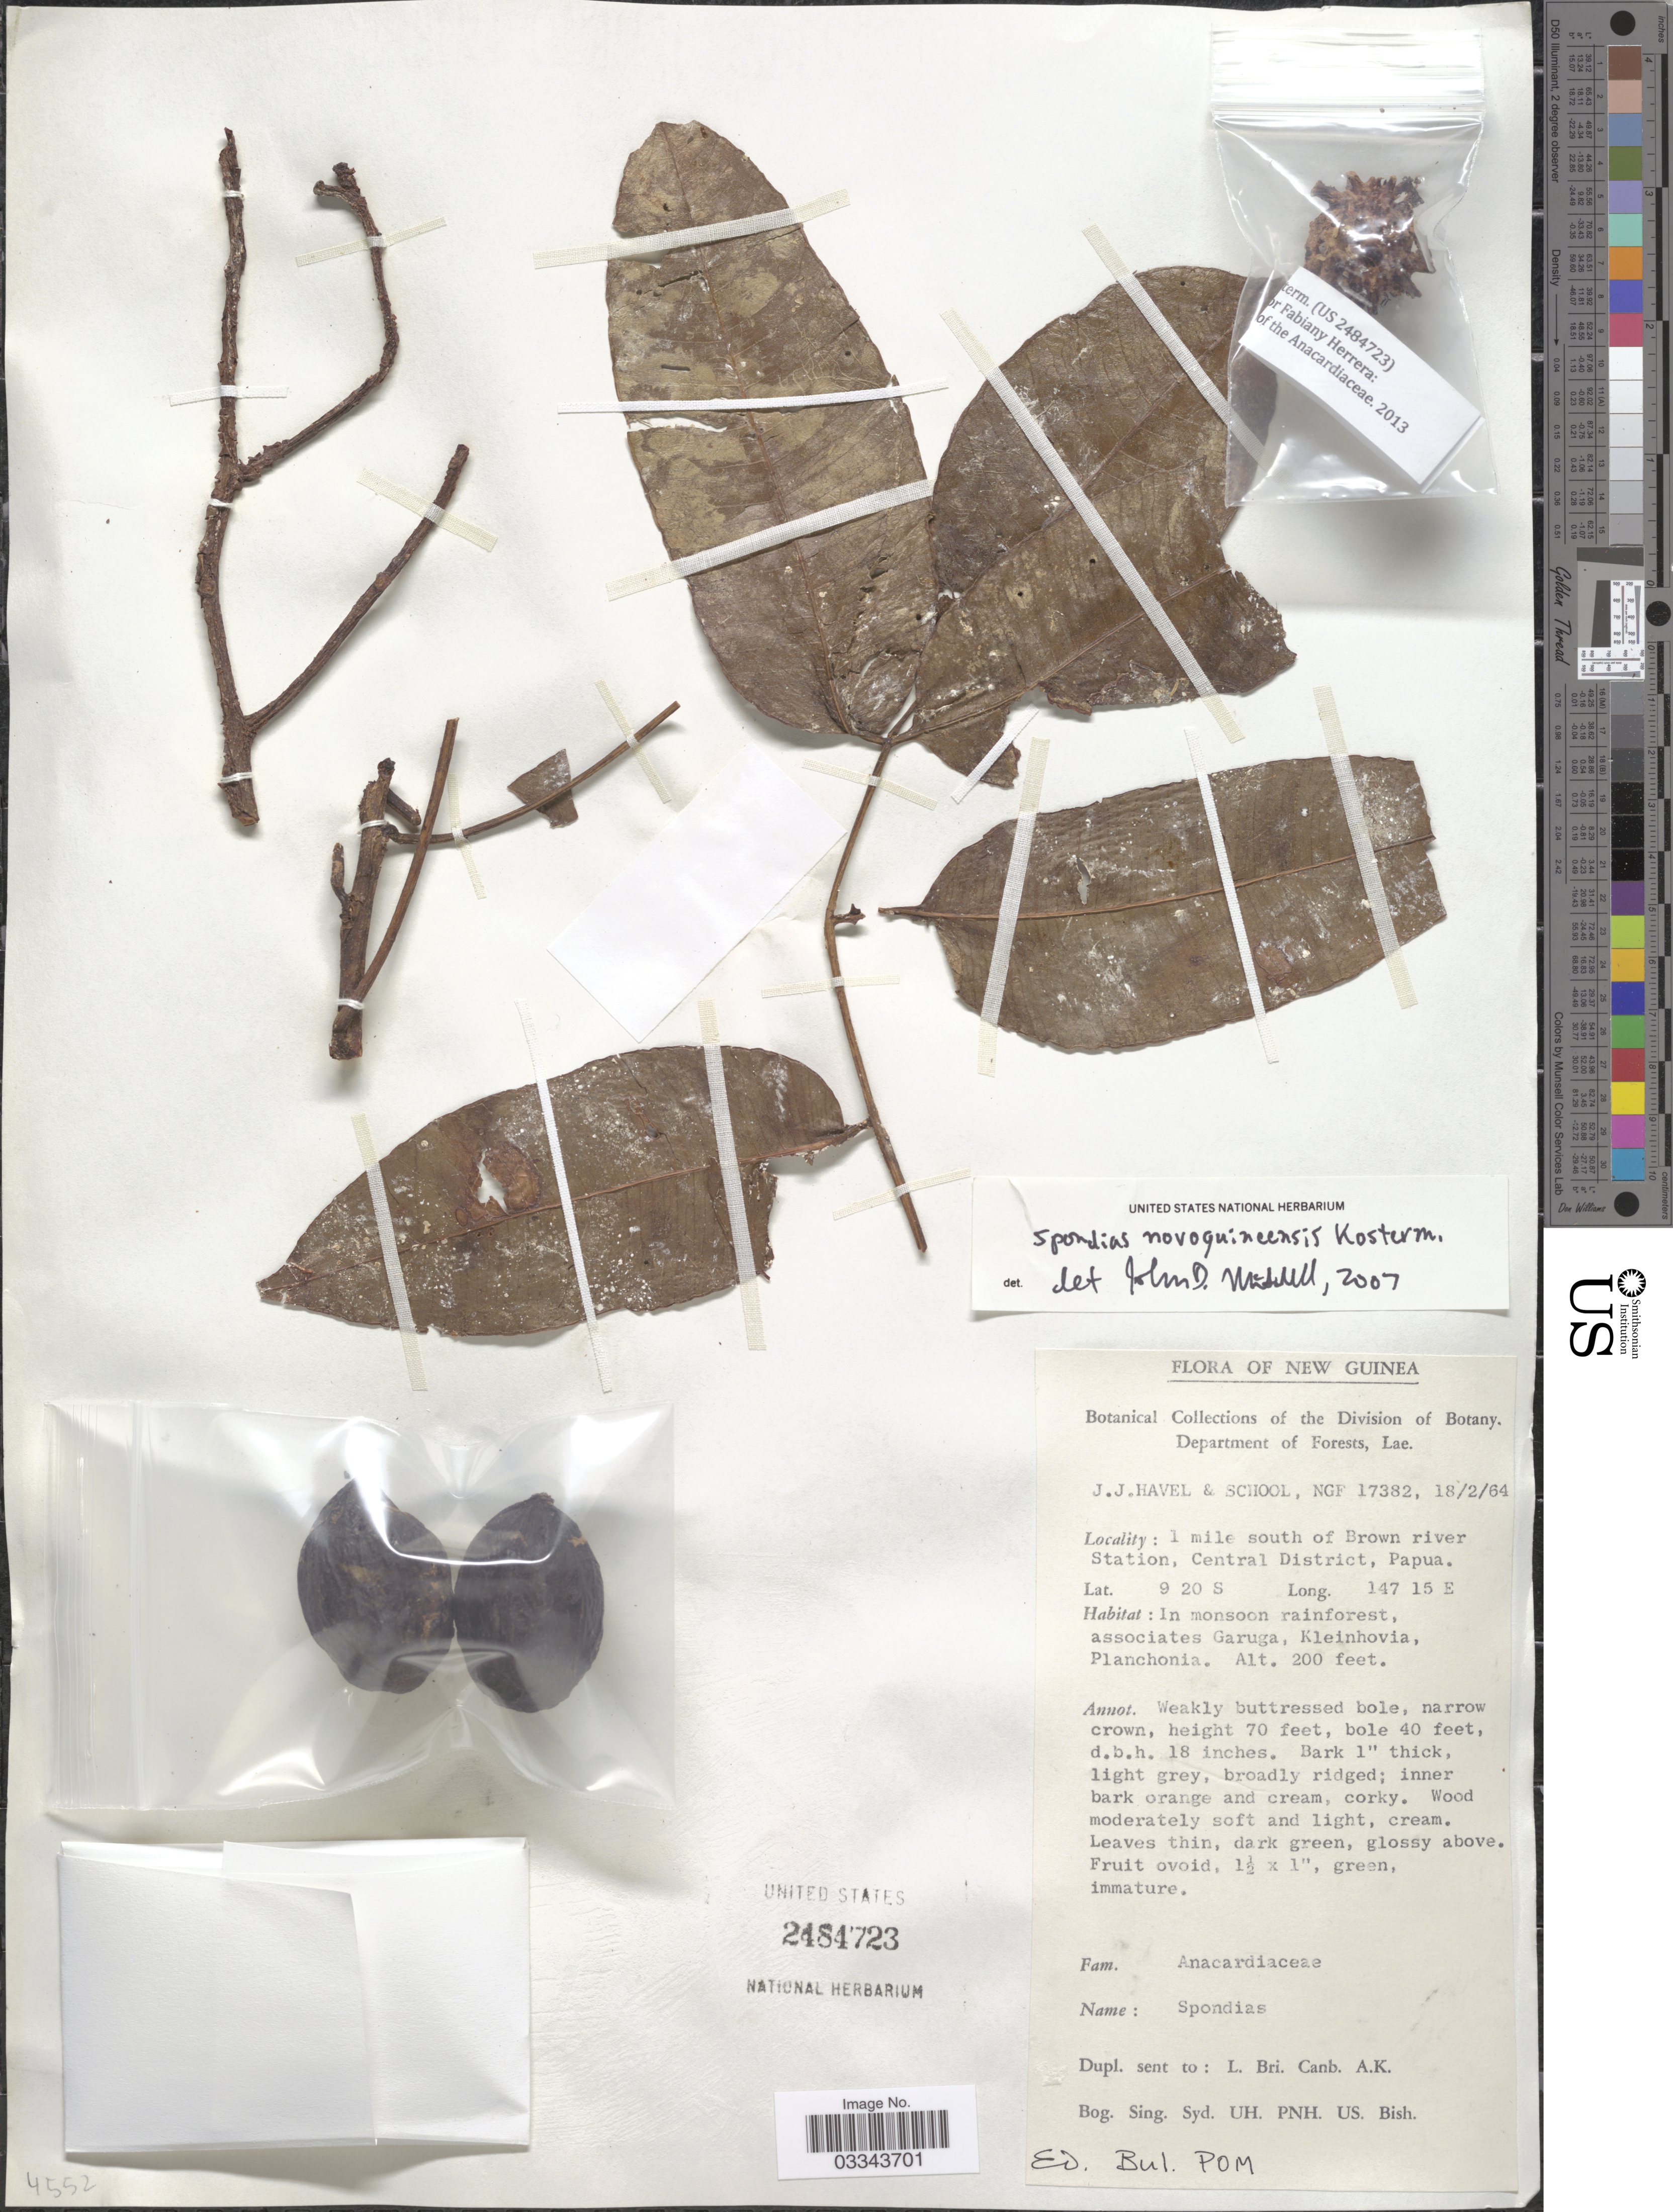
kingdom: Plantae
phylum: Tracheophyta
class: Magnoliopsida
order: Sapindales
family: Anacardiaceae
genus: Spondias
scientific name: Spondias novoguineensis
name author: Kosterm.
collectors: J. Havel & School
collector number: NGF 17382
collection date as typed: Transcribed d/m/y: 18/2/64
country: Papua New Guinea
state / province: Central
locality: New Guinea. 1 mile south of Brown river Station, Central District, Papua.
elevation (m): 61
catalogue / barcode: US 2484723